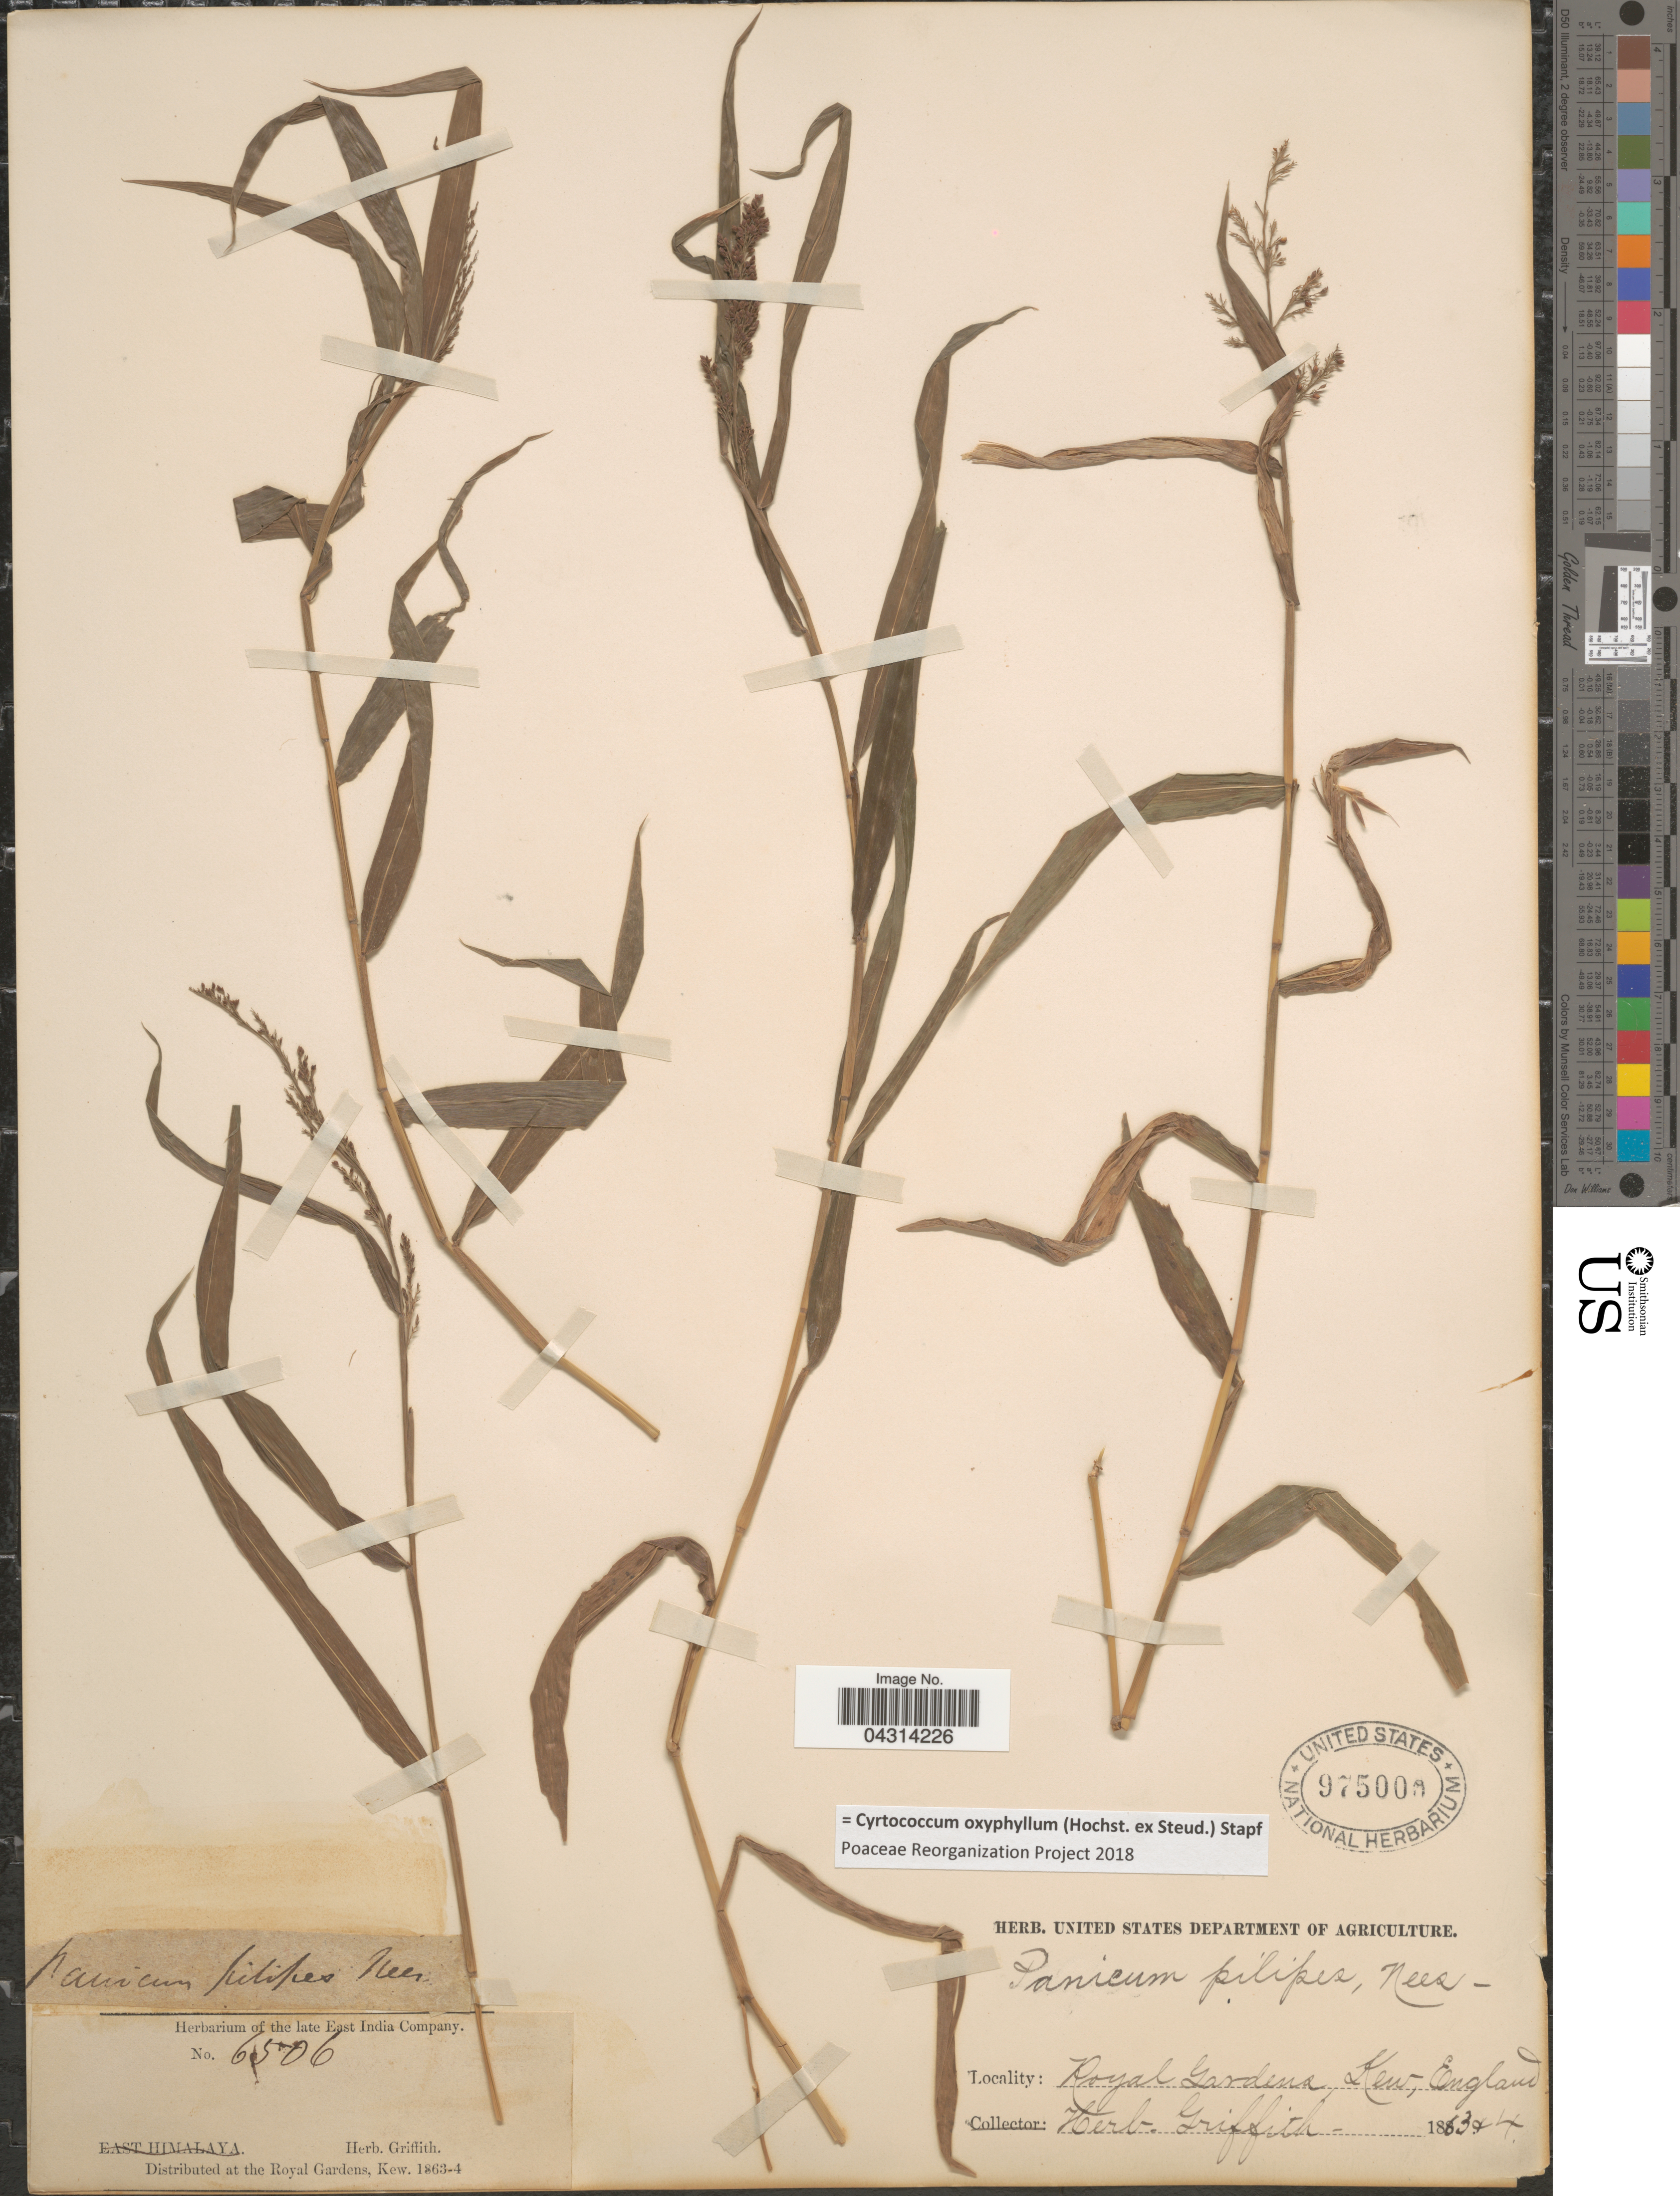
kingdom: Plantae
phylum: Tracheophyta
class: Liliopsida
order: Poales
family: Poaceae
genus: Cyrtococcum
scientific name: Cyrtococcum oxyphyllum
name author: (Steud.) Stapf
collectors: ex herb. Griffith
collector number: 6506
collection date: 1863/1864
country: United Kingdom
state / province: England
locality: Royal Gardens, Kew.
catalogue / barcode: US 975000